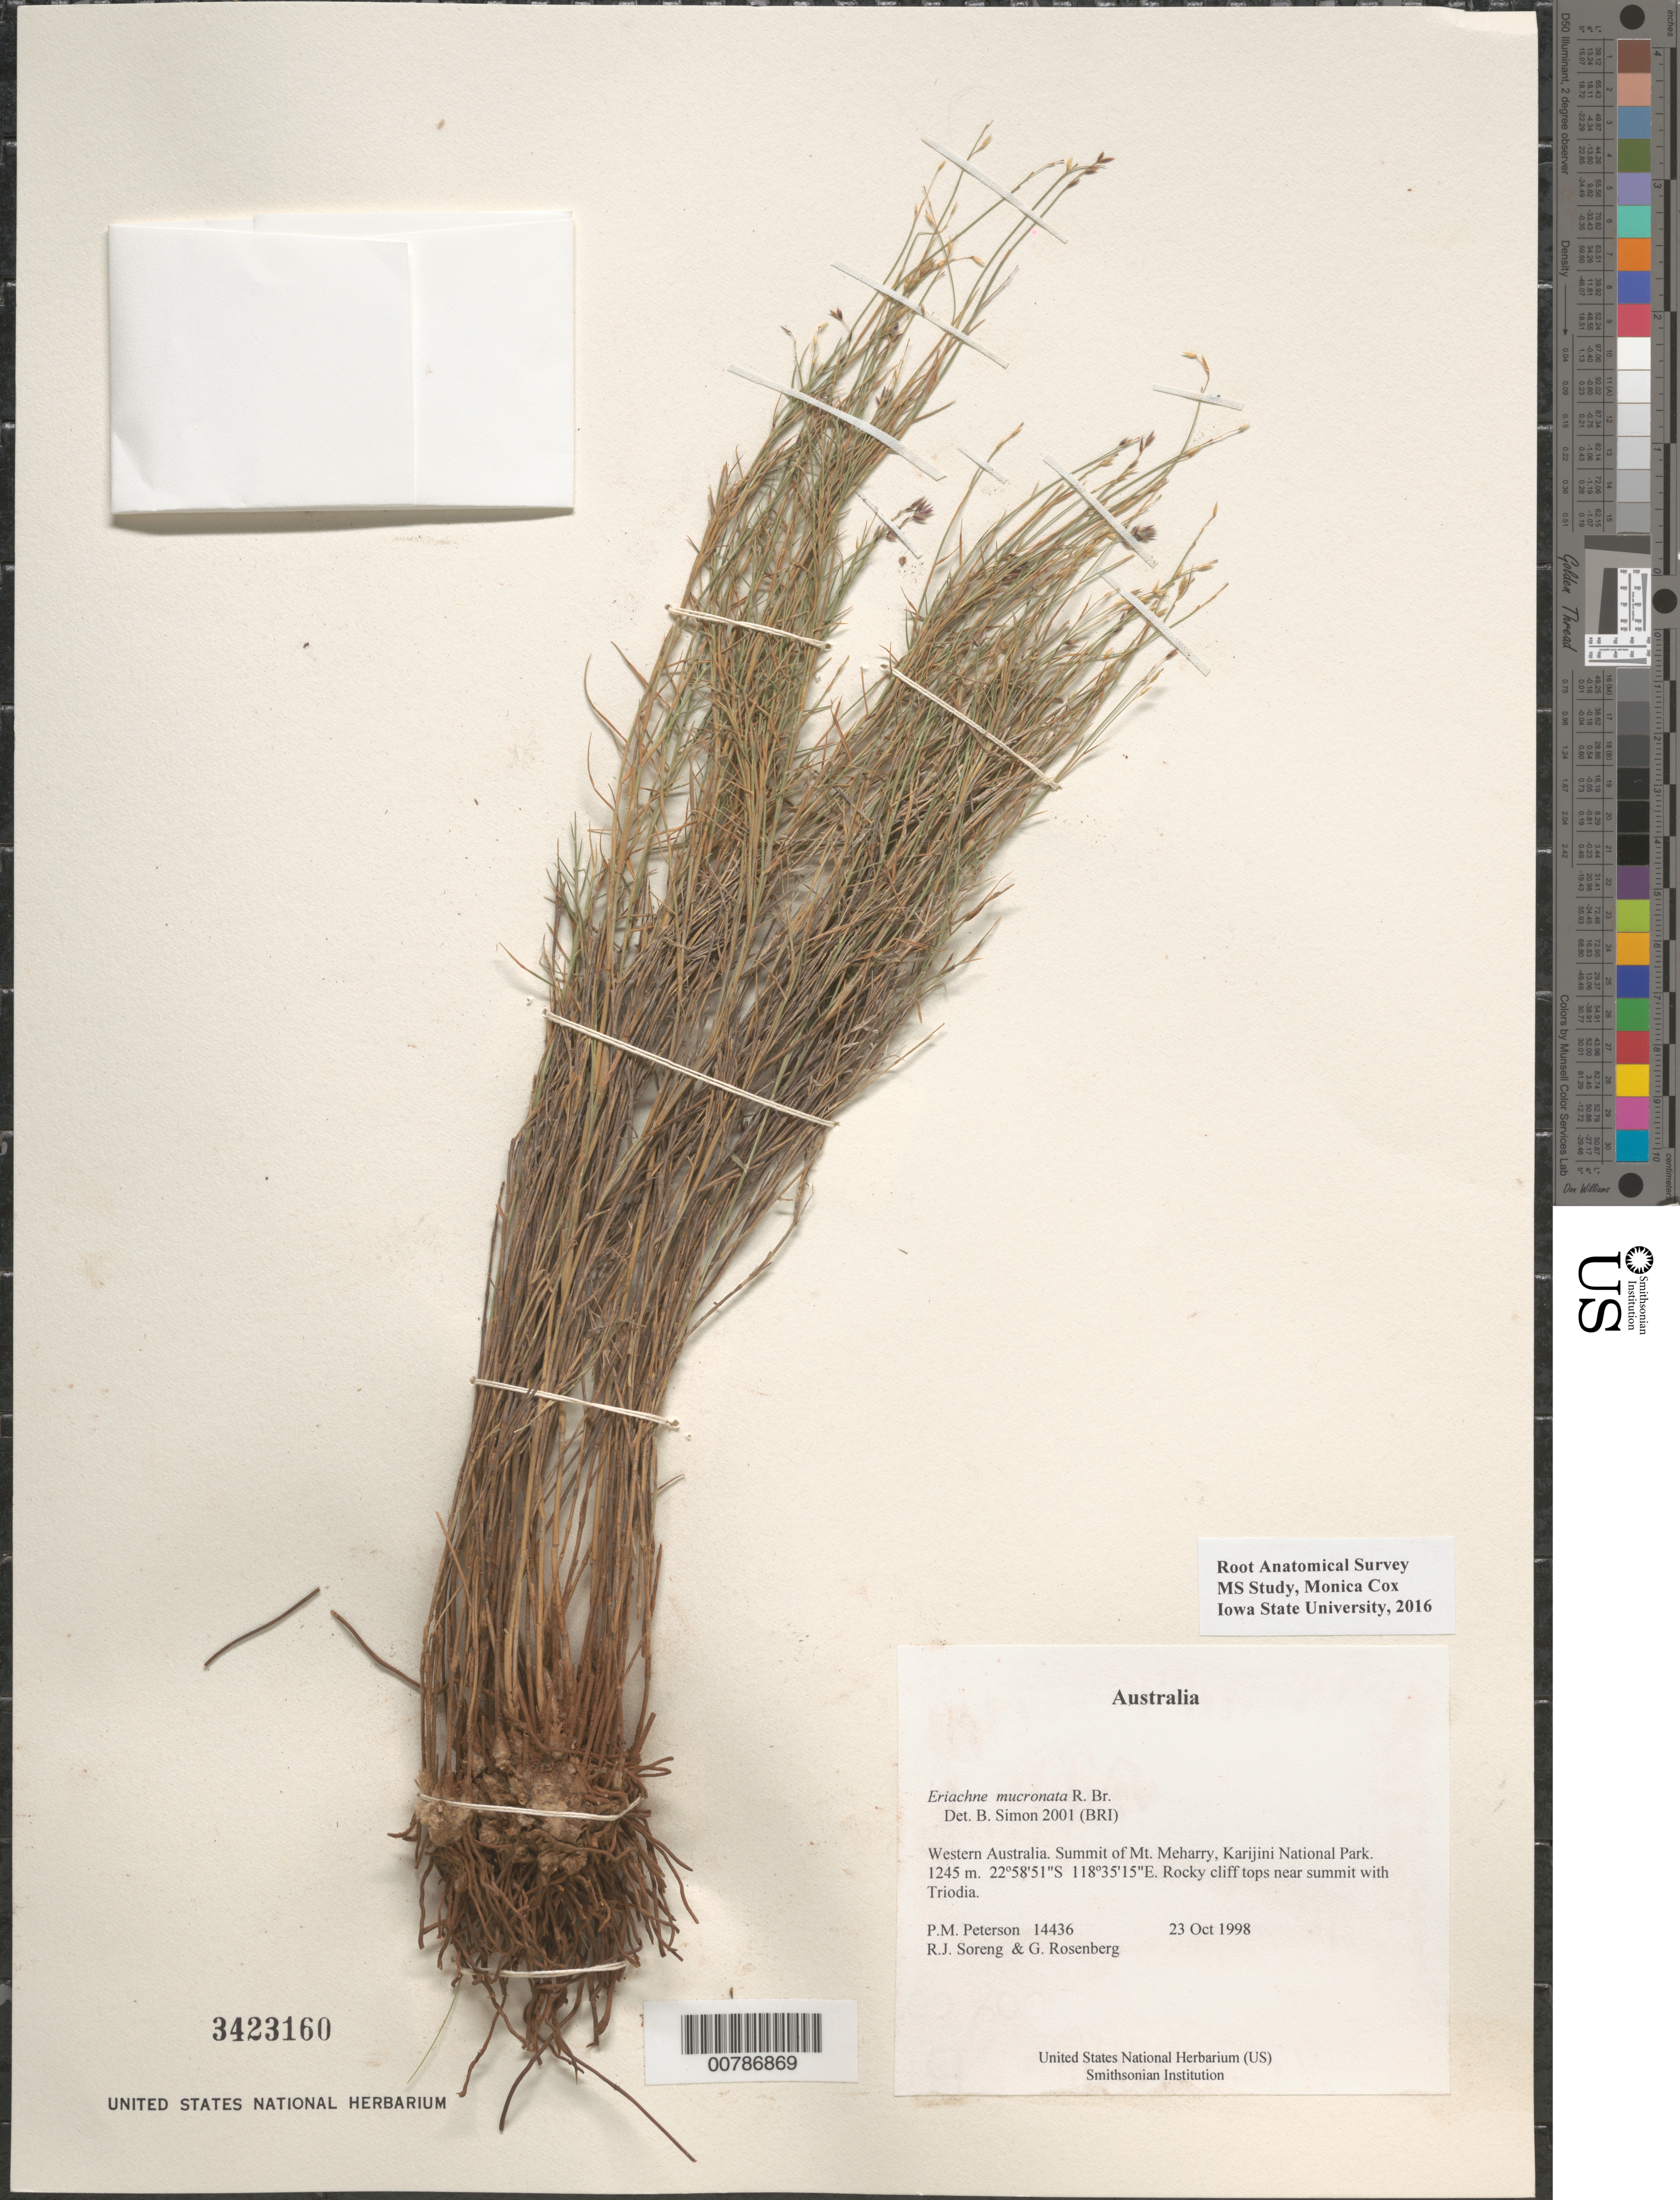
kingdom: Plantae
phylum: Tracheophyta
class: Liliopsida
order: Poales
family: Poaceae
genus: Eriachne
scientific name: Eriachne mucronata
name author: R. Br.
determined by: Simon, B.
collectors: P. M. Peterson, R. J. Soreng & G. Rosenberg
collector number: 14436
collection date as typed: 23 Oct 1998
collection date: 1998-10-23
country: Australia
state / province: Western Australia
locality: Summit of Mt. Meharry, Karijini National Park.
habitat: Rocky cliff tops near summit with Triodia.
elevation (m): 1245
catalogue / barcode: US 3423160